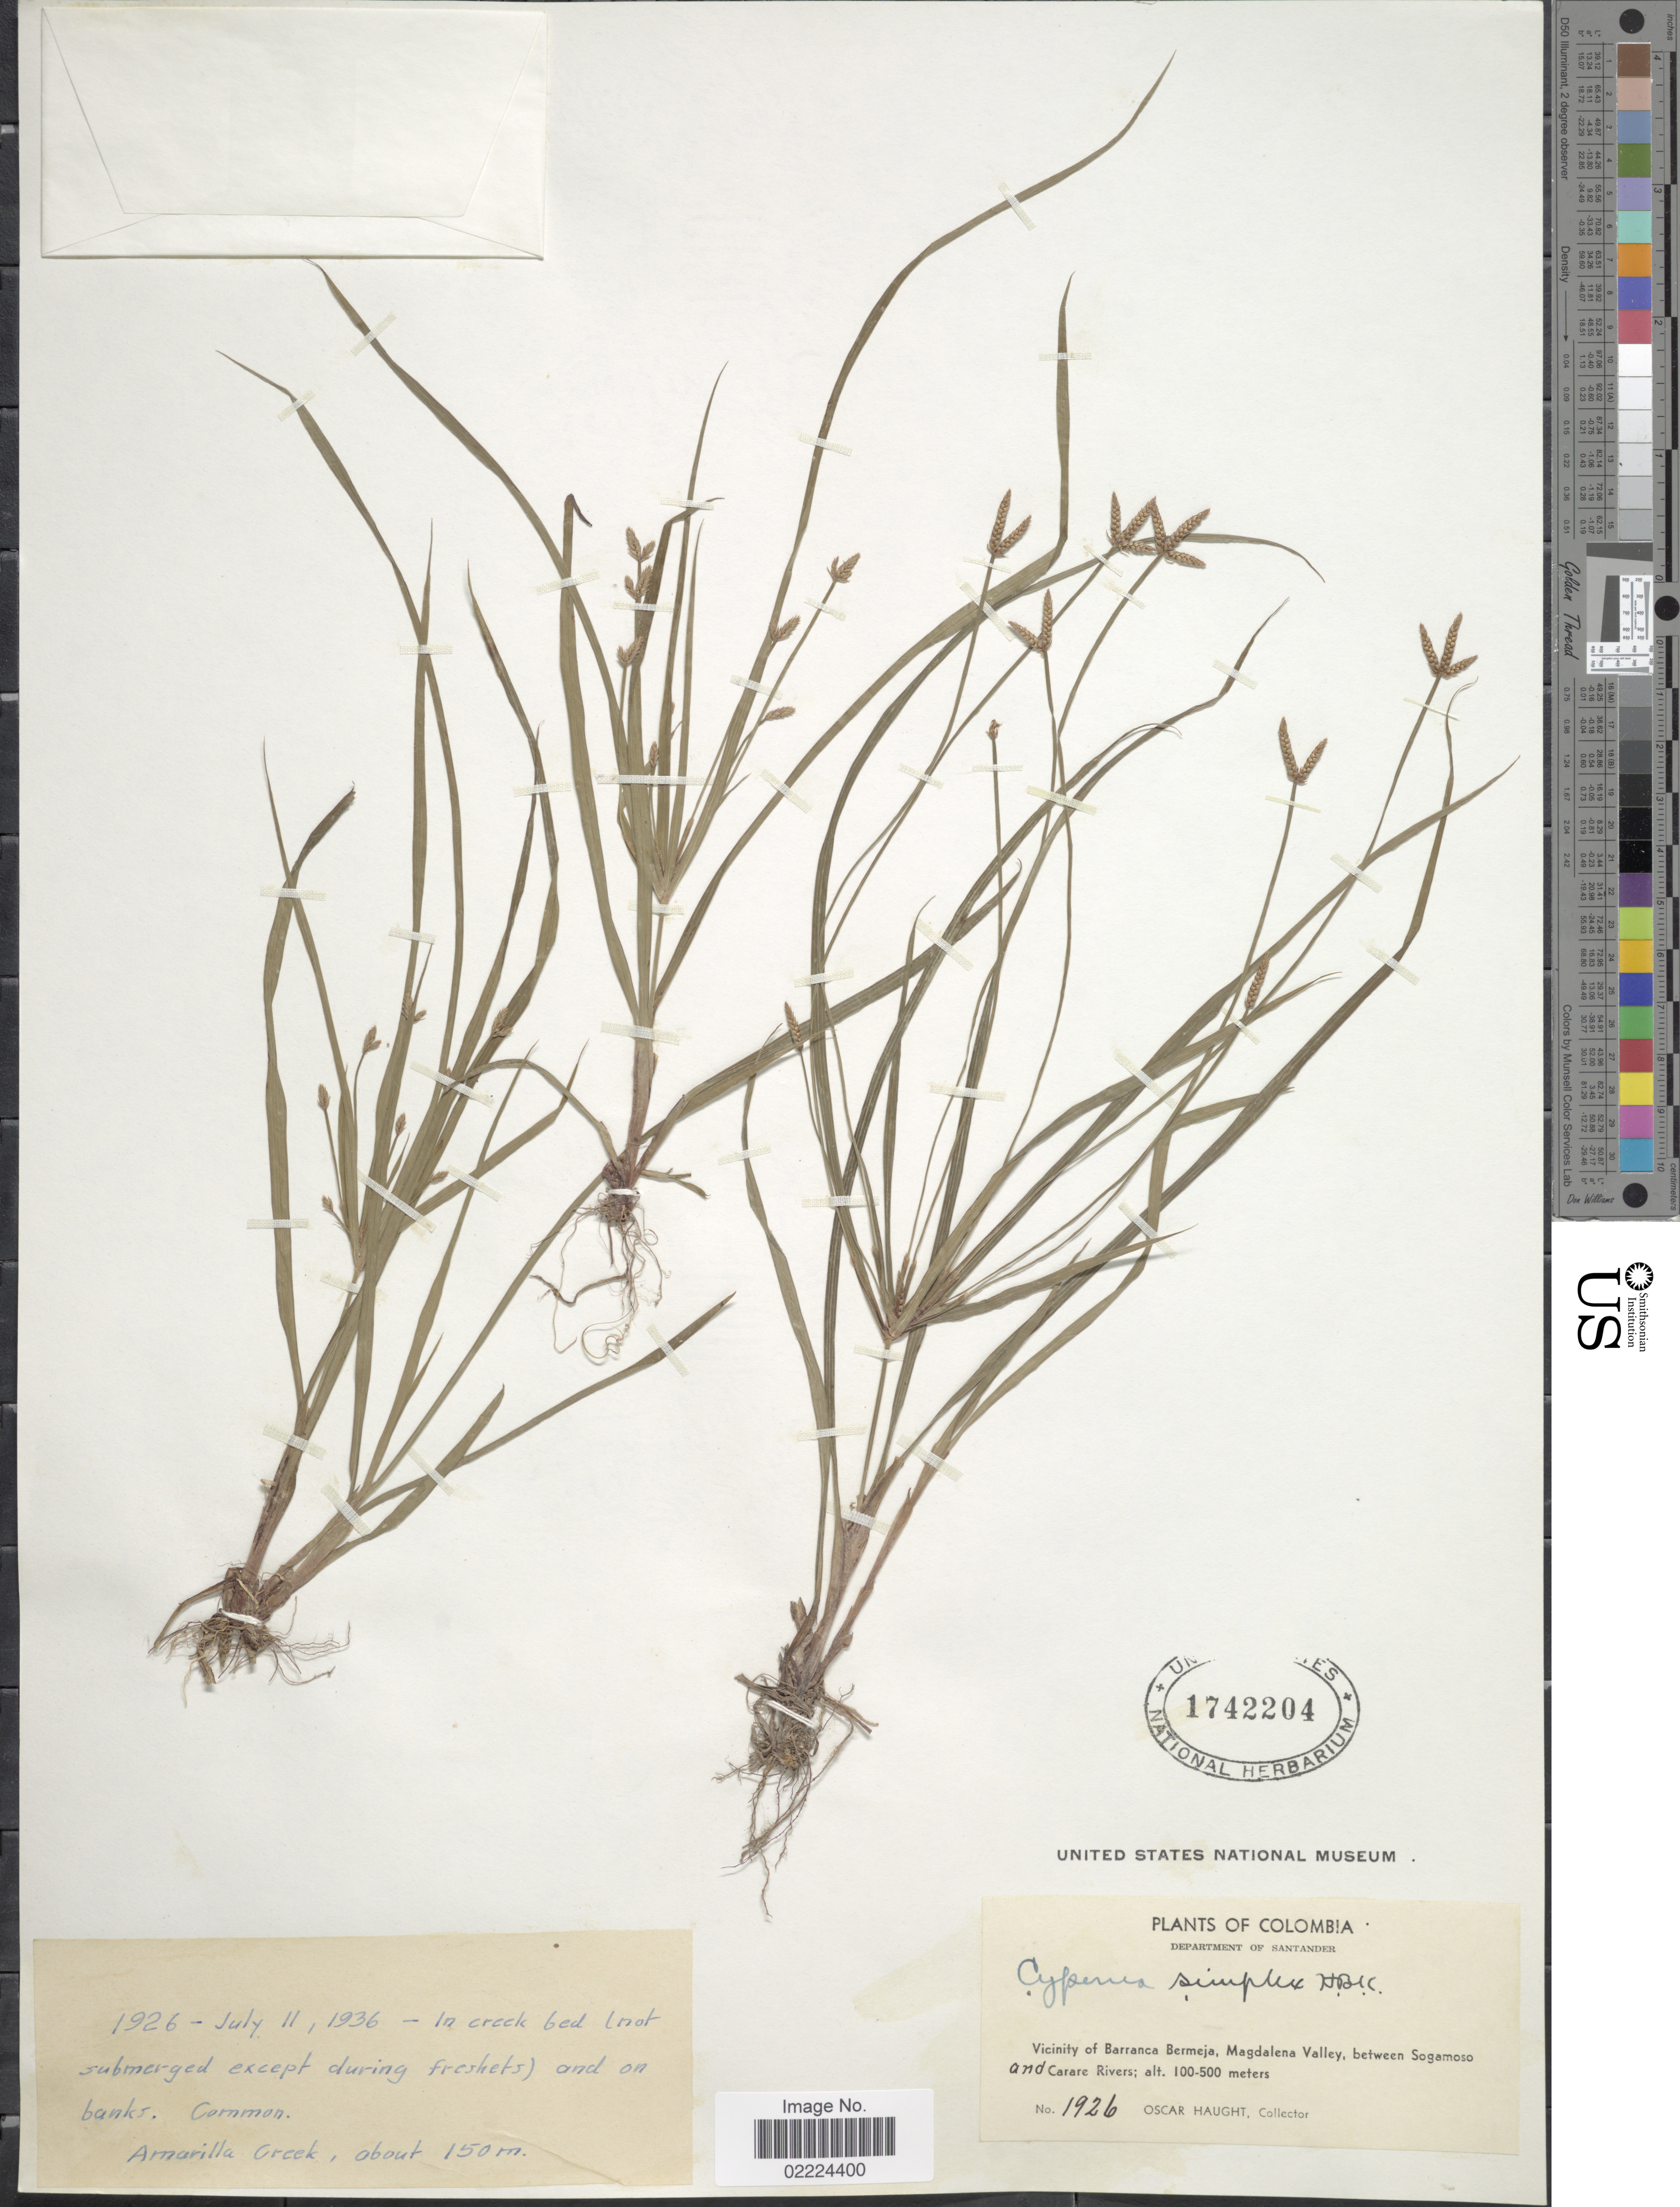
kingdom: Plantae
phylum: Tracheophyta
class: Liliopsida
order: Poales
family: Cyperaceae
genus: Cyperus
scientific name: Cyperus simplex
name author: Kunth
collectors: O. L. Haught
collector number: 1926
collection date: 1936-07-11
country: Colombia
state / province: Santander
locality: Vicinity of Barranca Bermeja, Magdalena Valley, between Sogamoso and Carare Rivers, Amarilla Creek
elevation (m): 150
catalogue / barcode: US 1742204